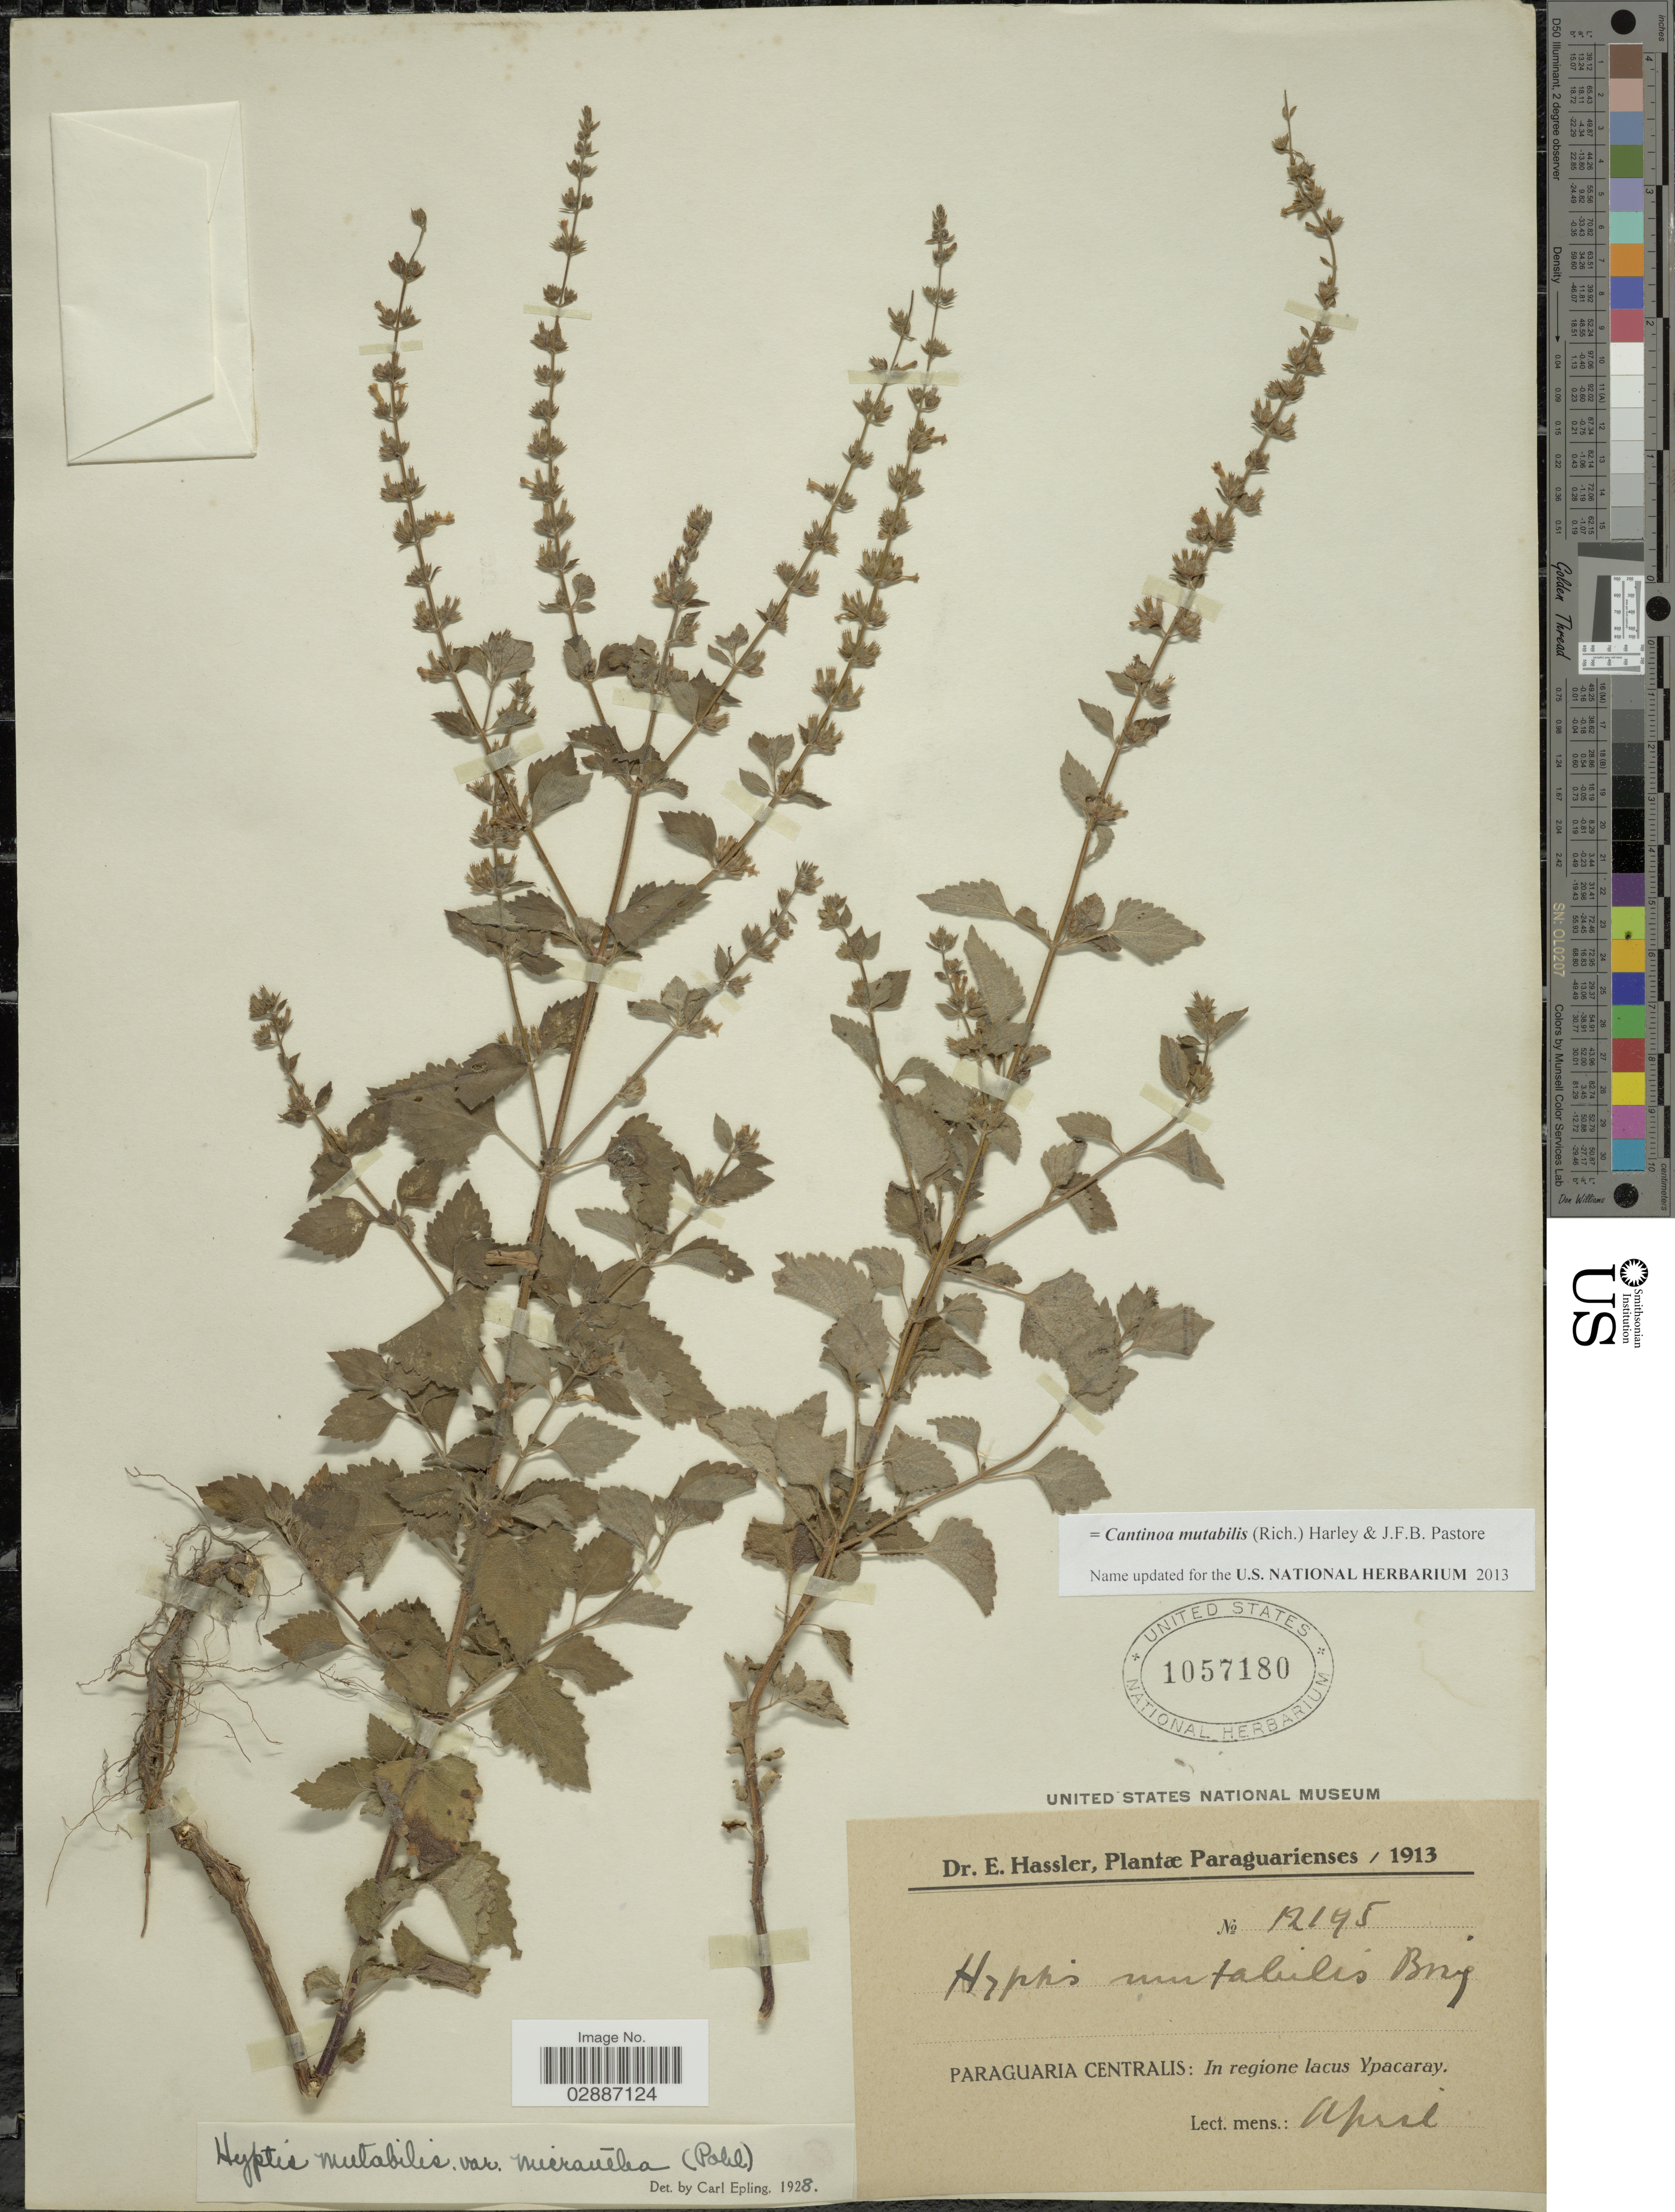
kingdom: Plantae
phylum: Tracheophyta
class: Magnoliopsida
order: Lamiales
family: Lamiaceae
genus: Cantinoa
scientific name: Cantinoa mutabilis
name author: (Epling) Harley & J.F.B. Pastore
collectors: E. Hassler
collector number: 12145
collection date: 1913-04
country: Paraguay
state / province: Central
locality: Paraguari Centralis: In regione lacus Ypacaray.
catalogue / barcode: US 1057180